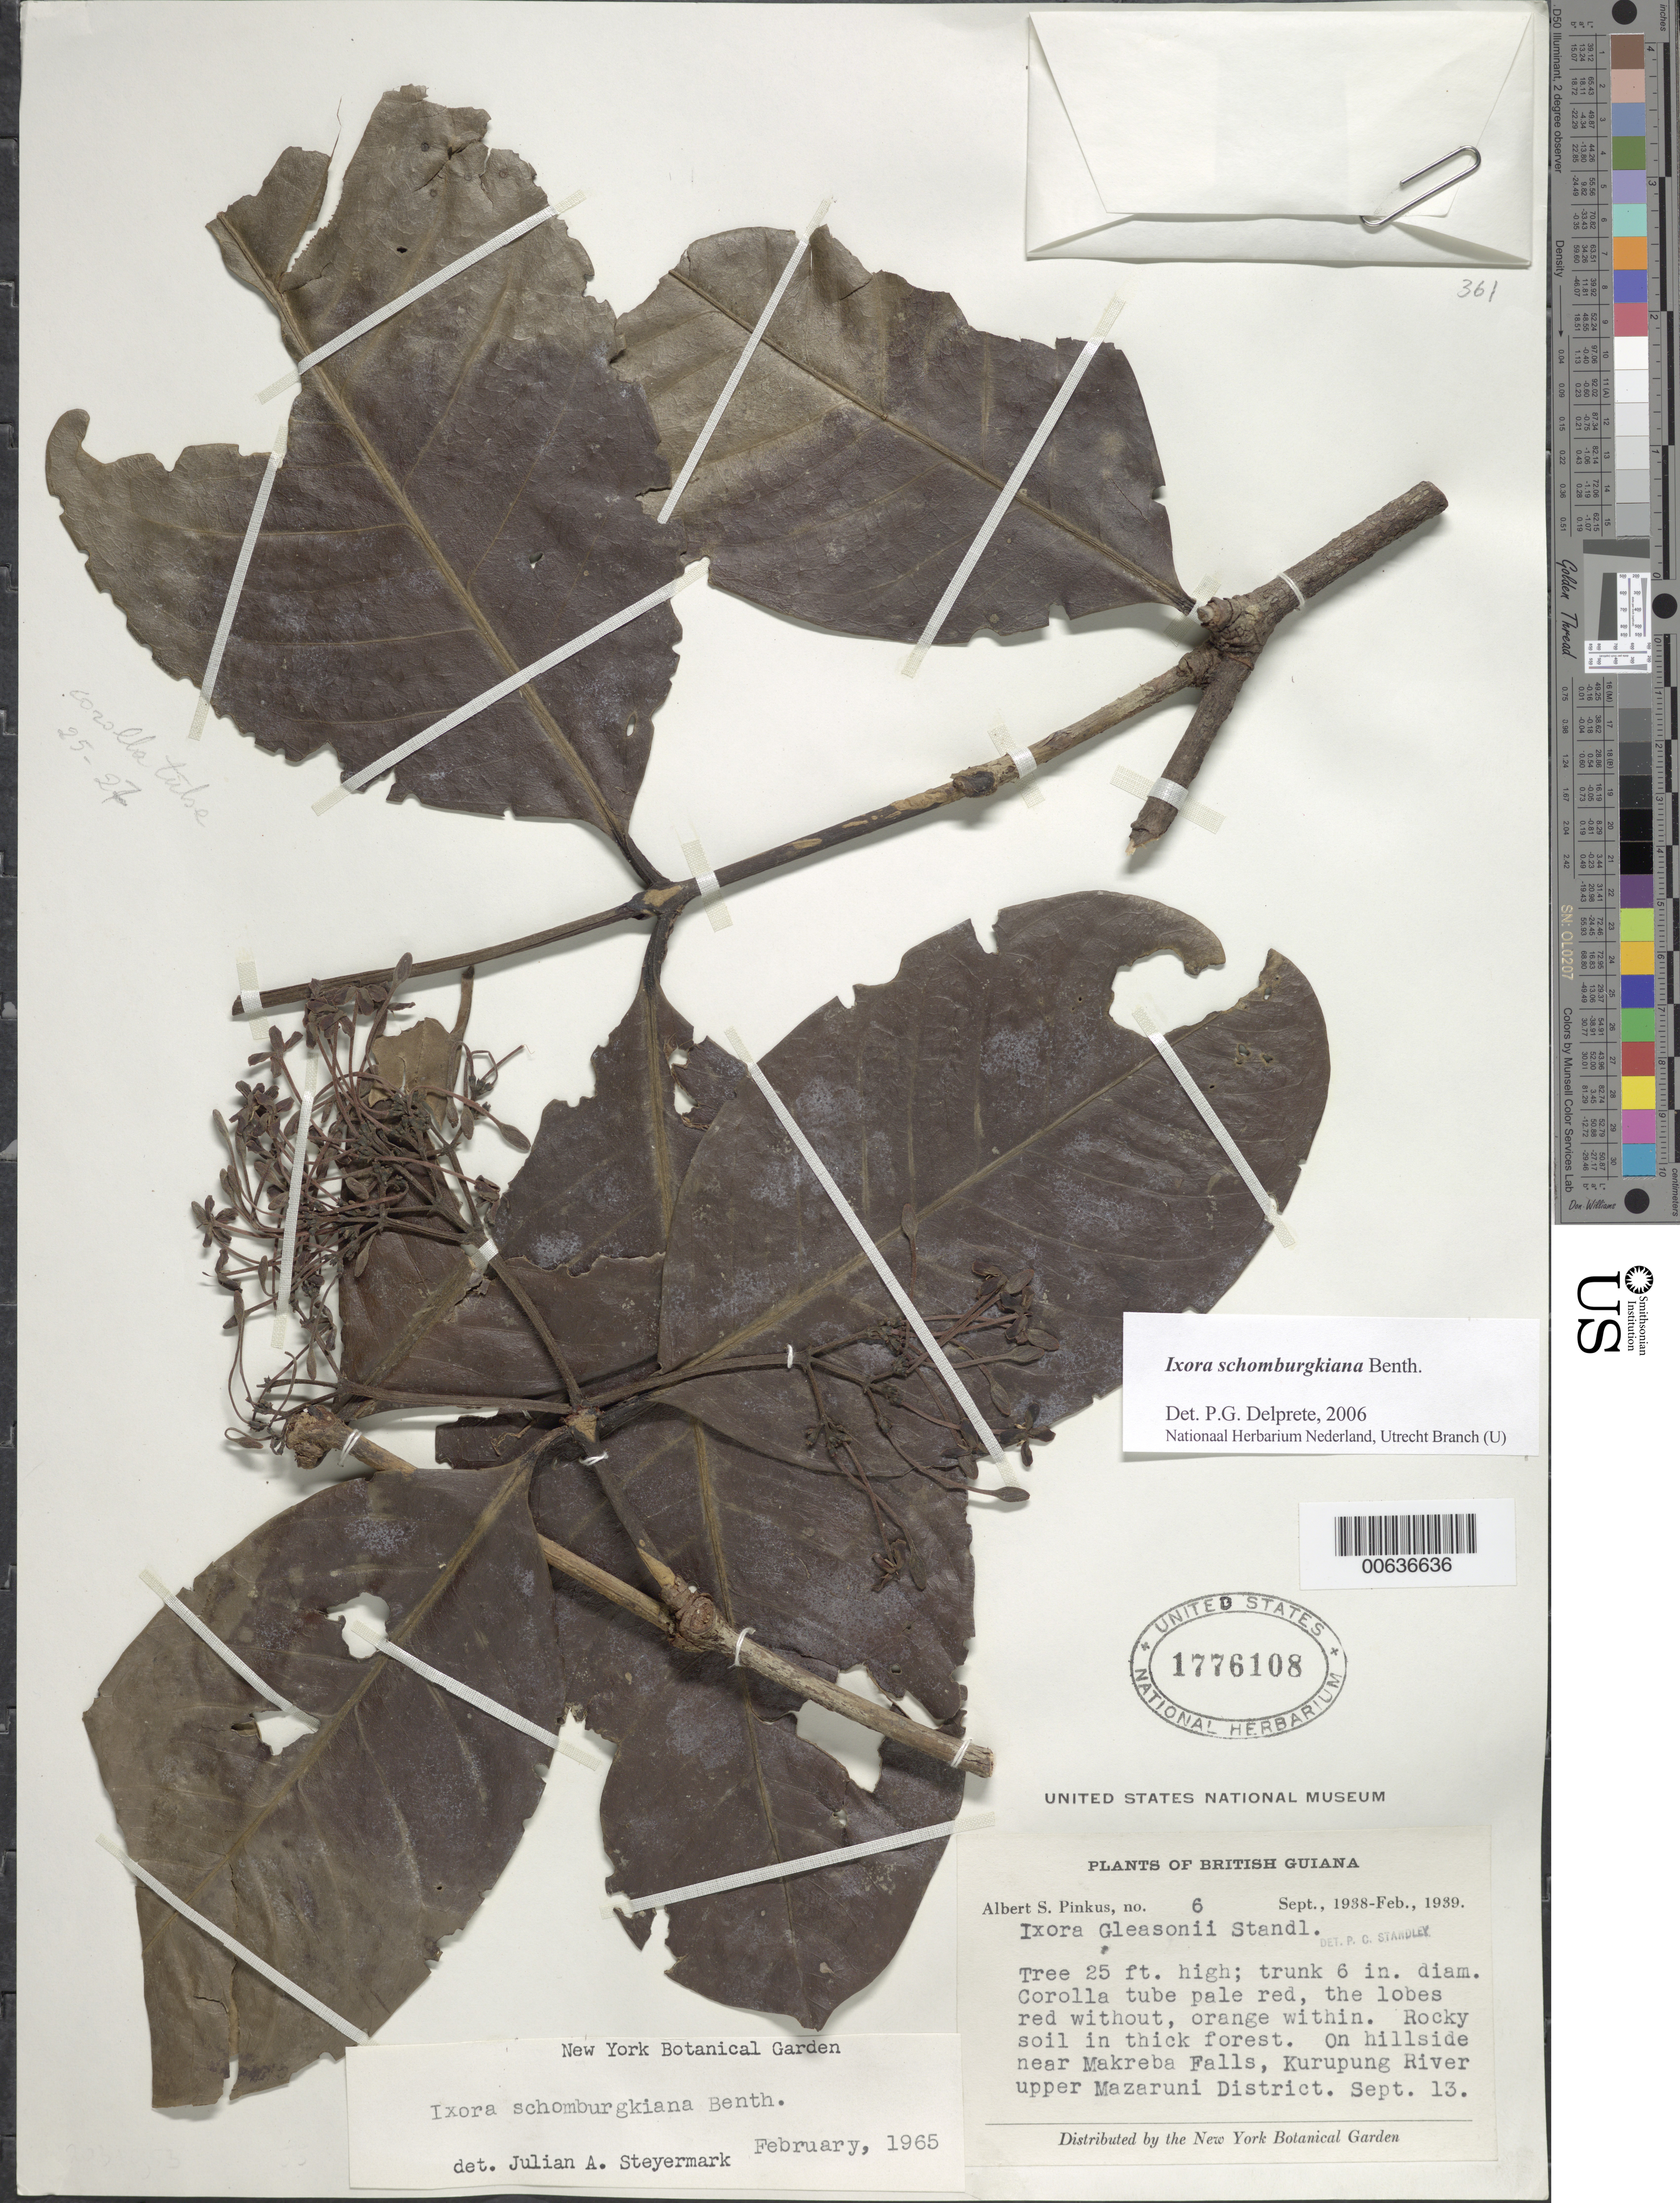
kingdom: Plantae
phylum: Tracheophyta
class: Magnoliopsida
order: Gentianales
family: Rubiaceae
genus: Ixora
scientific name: Ixora schomburgkiana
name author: Benth.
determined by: Delprete, P. G., Herb. de Guyane Cay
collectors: A. Pinkus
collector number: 6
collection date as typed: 13-Sep-39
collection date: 1939-09-13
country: Guyana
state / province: Cuyuni-Mazaruni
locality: Makreba Falls, Kurupung R., upper Mazaruni Dist.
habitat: Rocky soil in thick forest. On hillside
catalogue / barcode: US 1776108